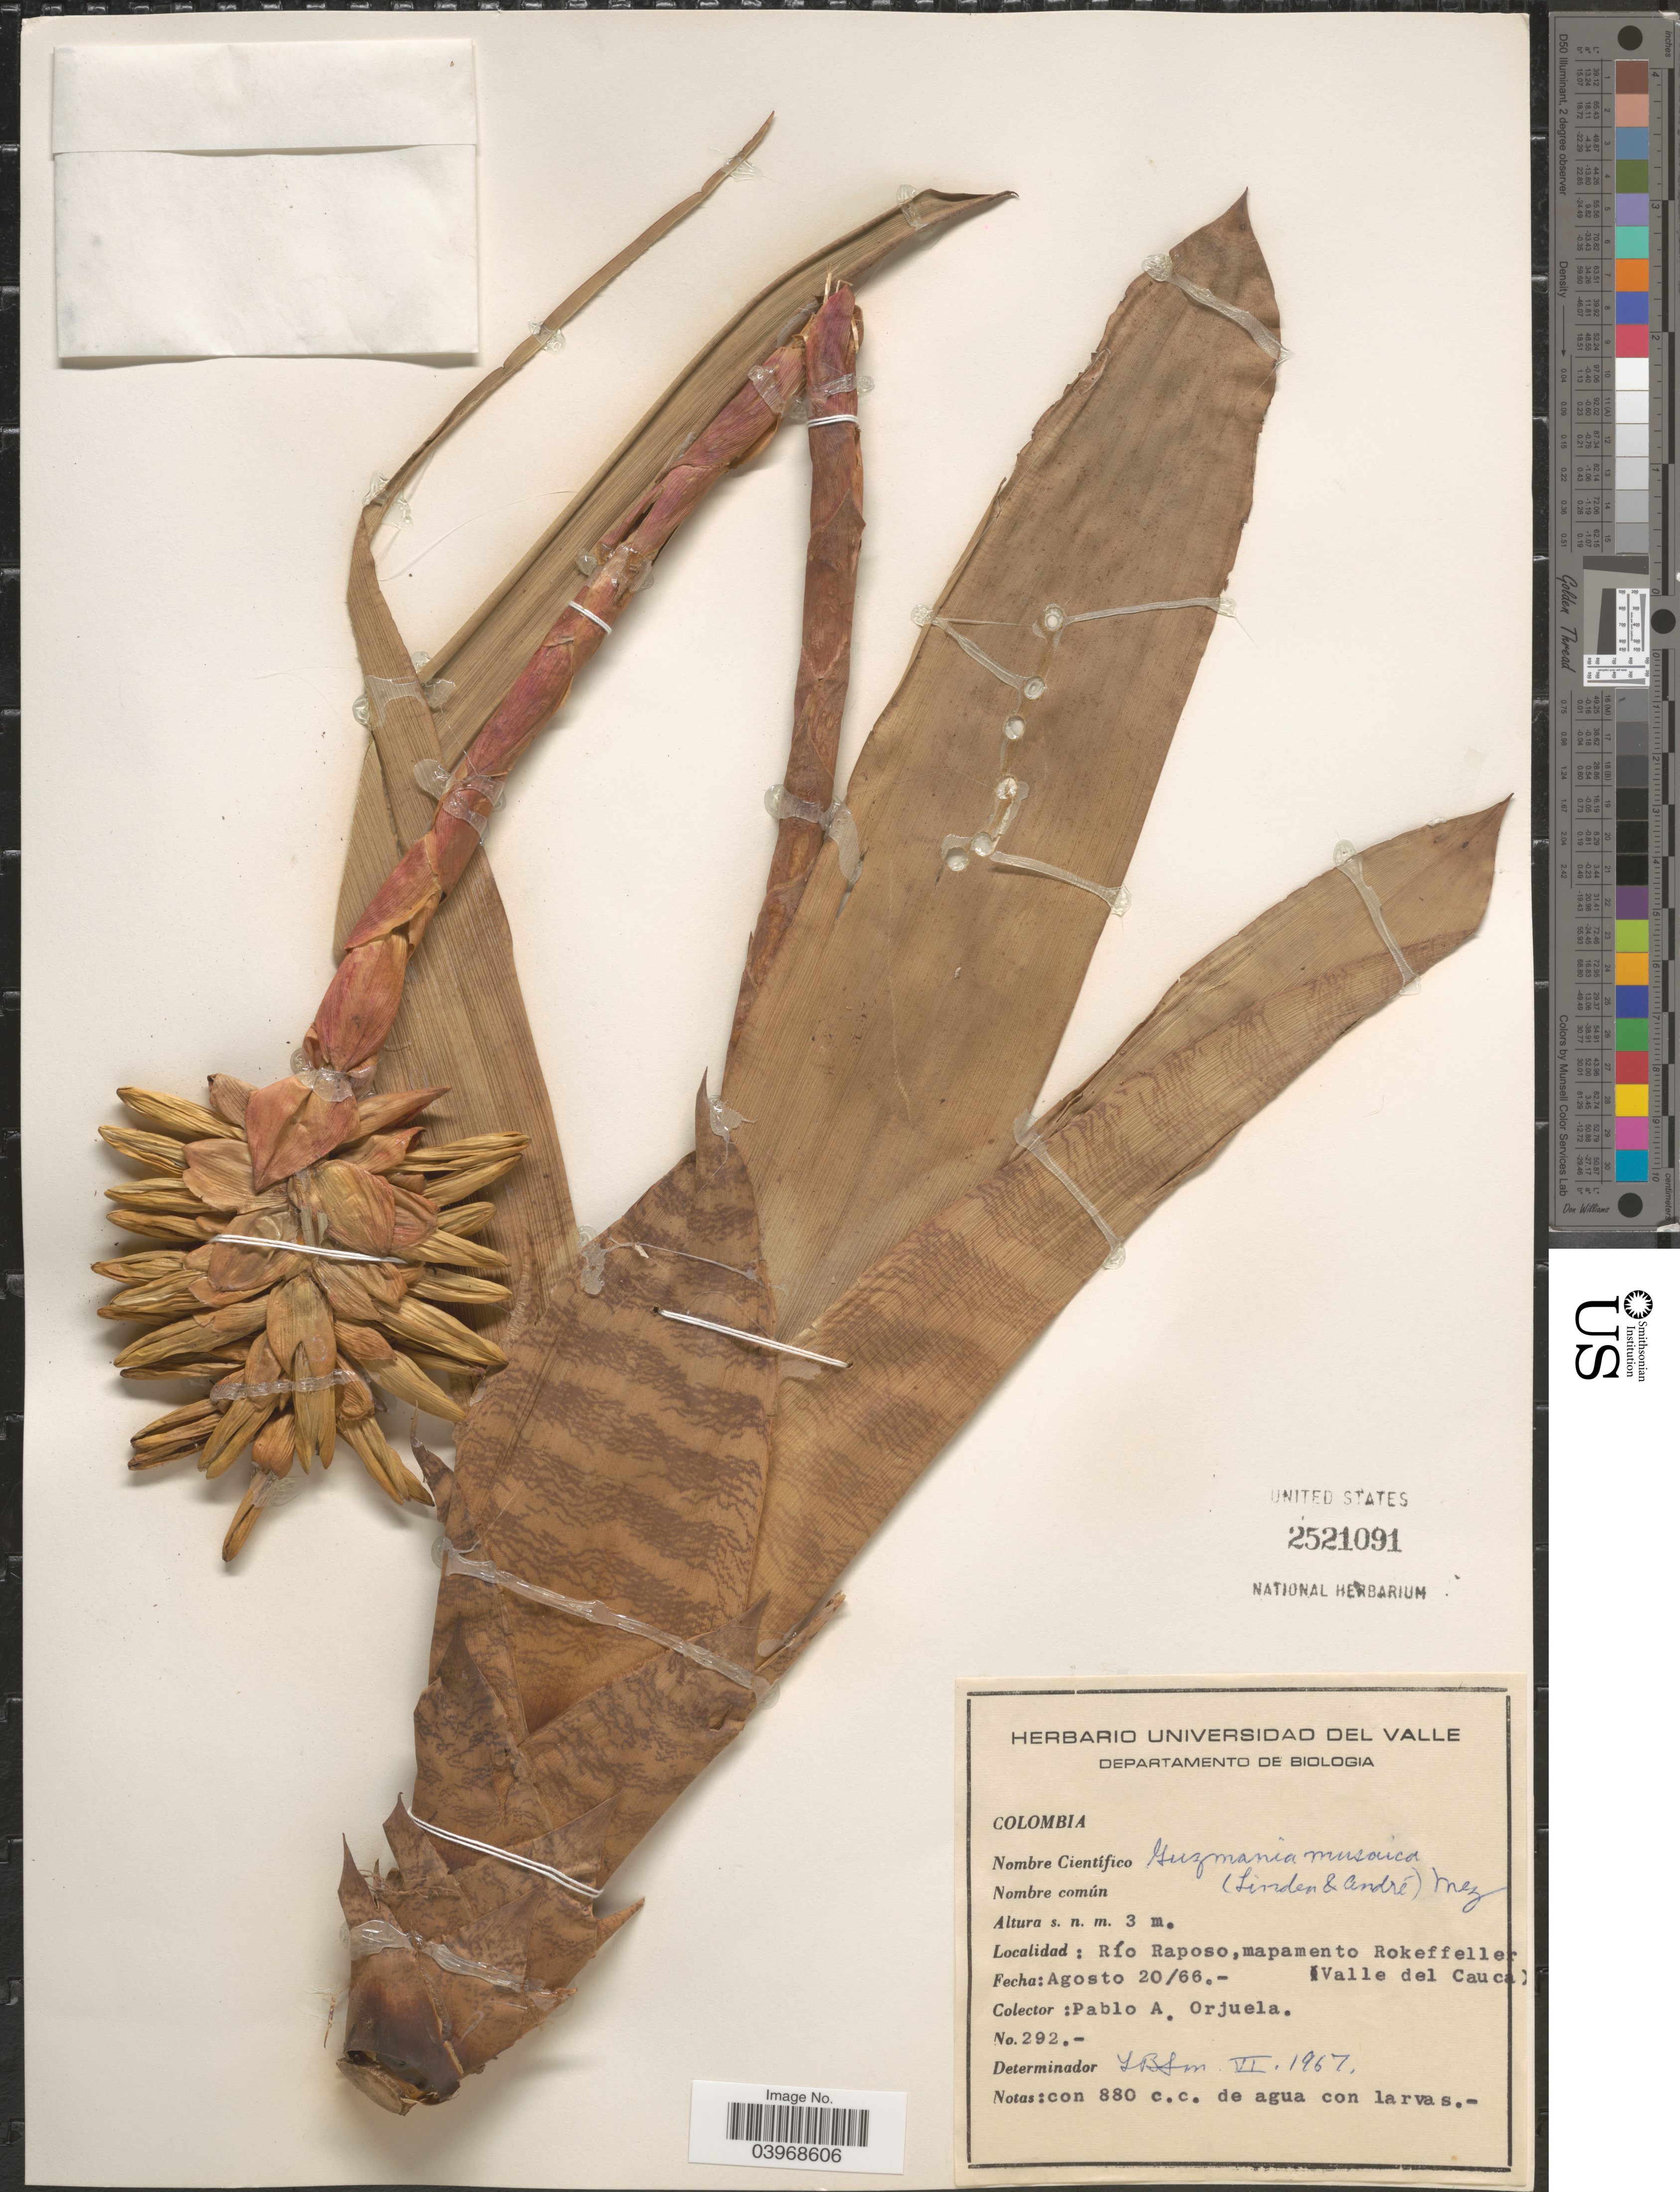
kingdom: Plantae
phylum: Tracheophyta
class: Liliopsida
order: Poales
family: Bromeliaceae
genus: Guzmania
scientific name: Guzmania musaica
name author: (Linden & André) Mez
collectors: P. A. Orjuela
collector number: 292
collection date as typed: Transcribed d/m/y: 20/8/66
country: Colombia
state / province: Valle del Cauca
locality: Río Raposo, mapamento Rokeffeller.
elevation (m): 3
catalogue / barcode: US 2521091